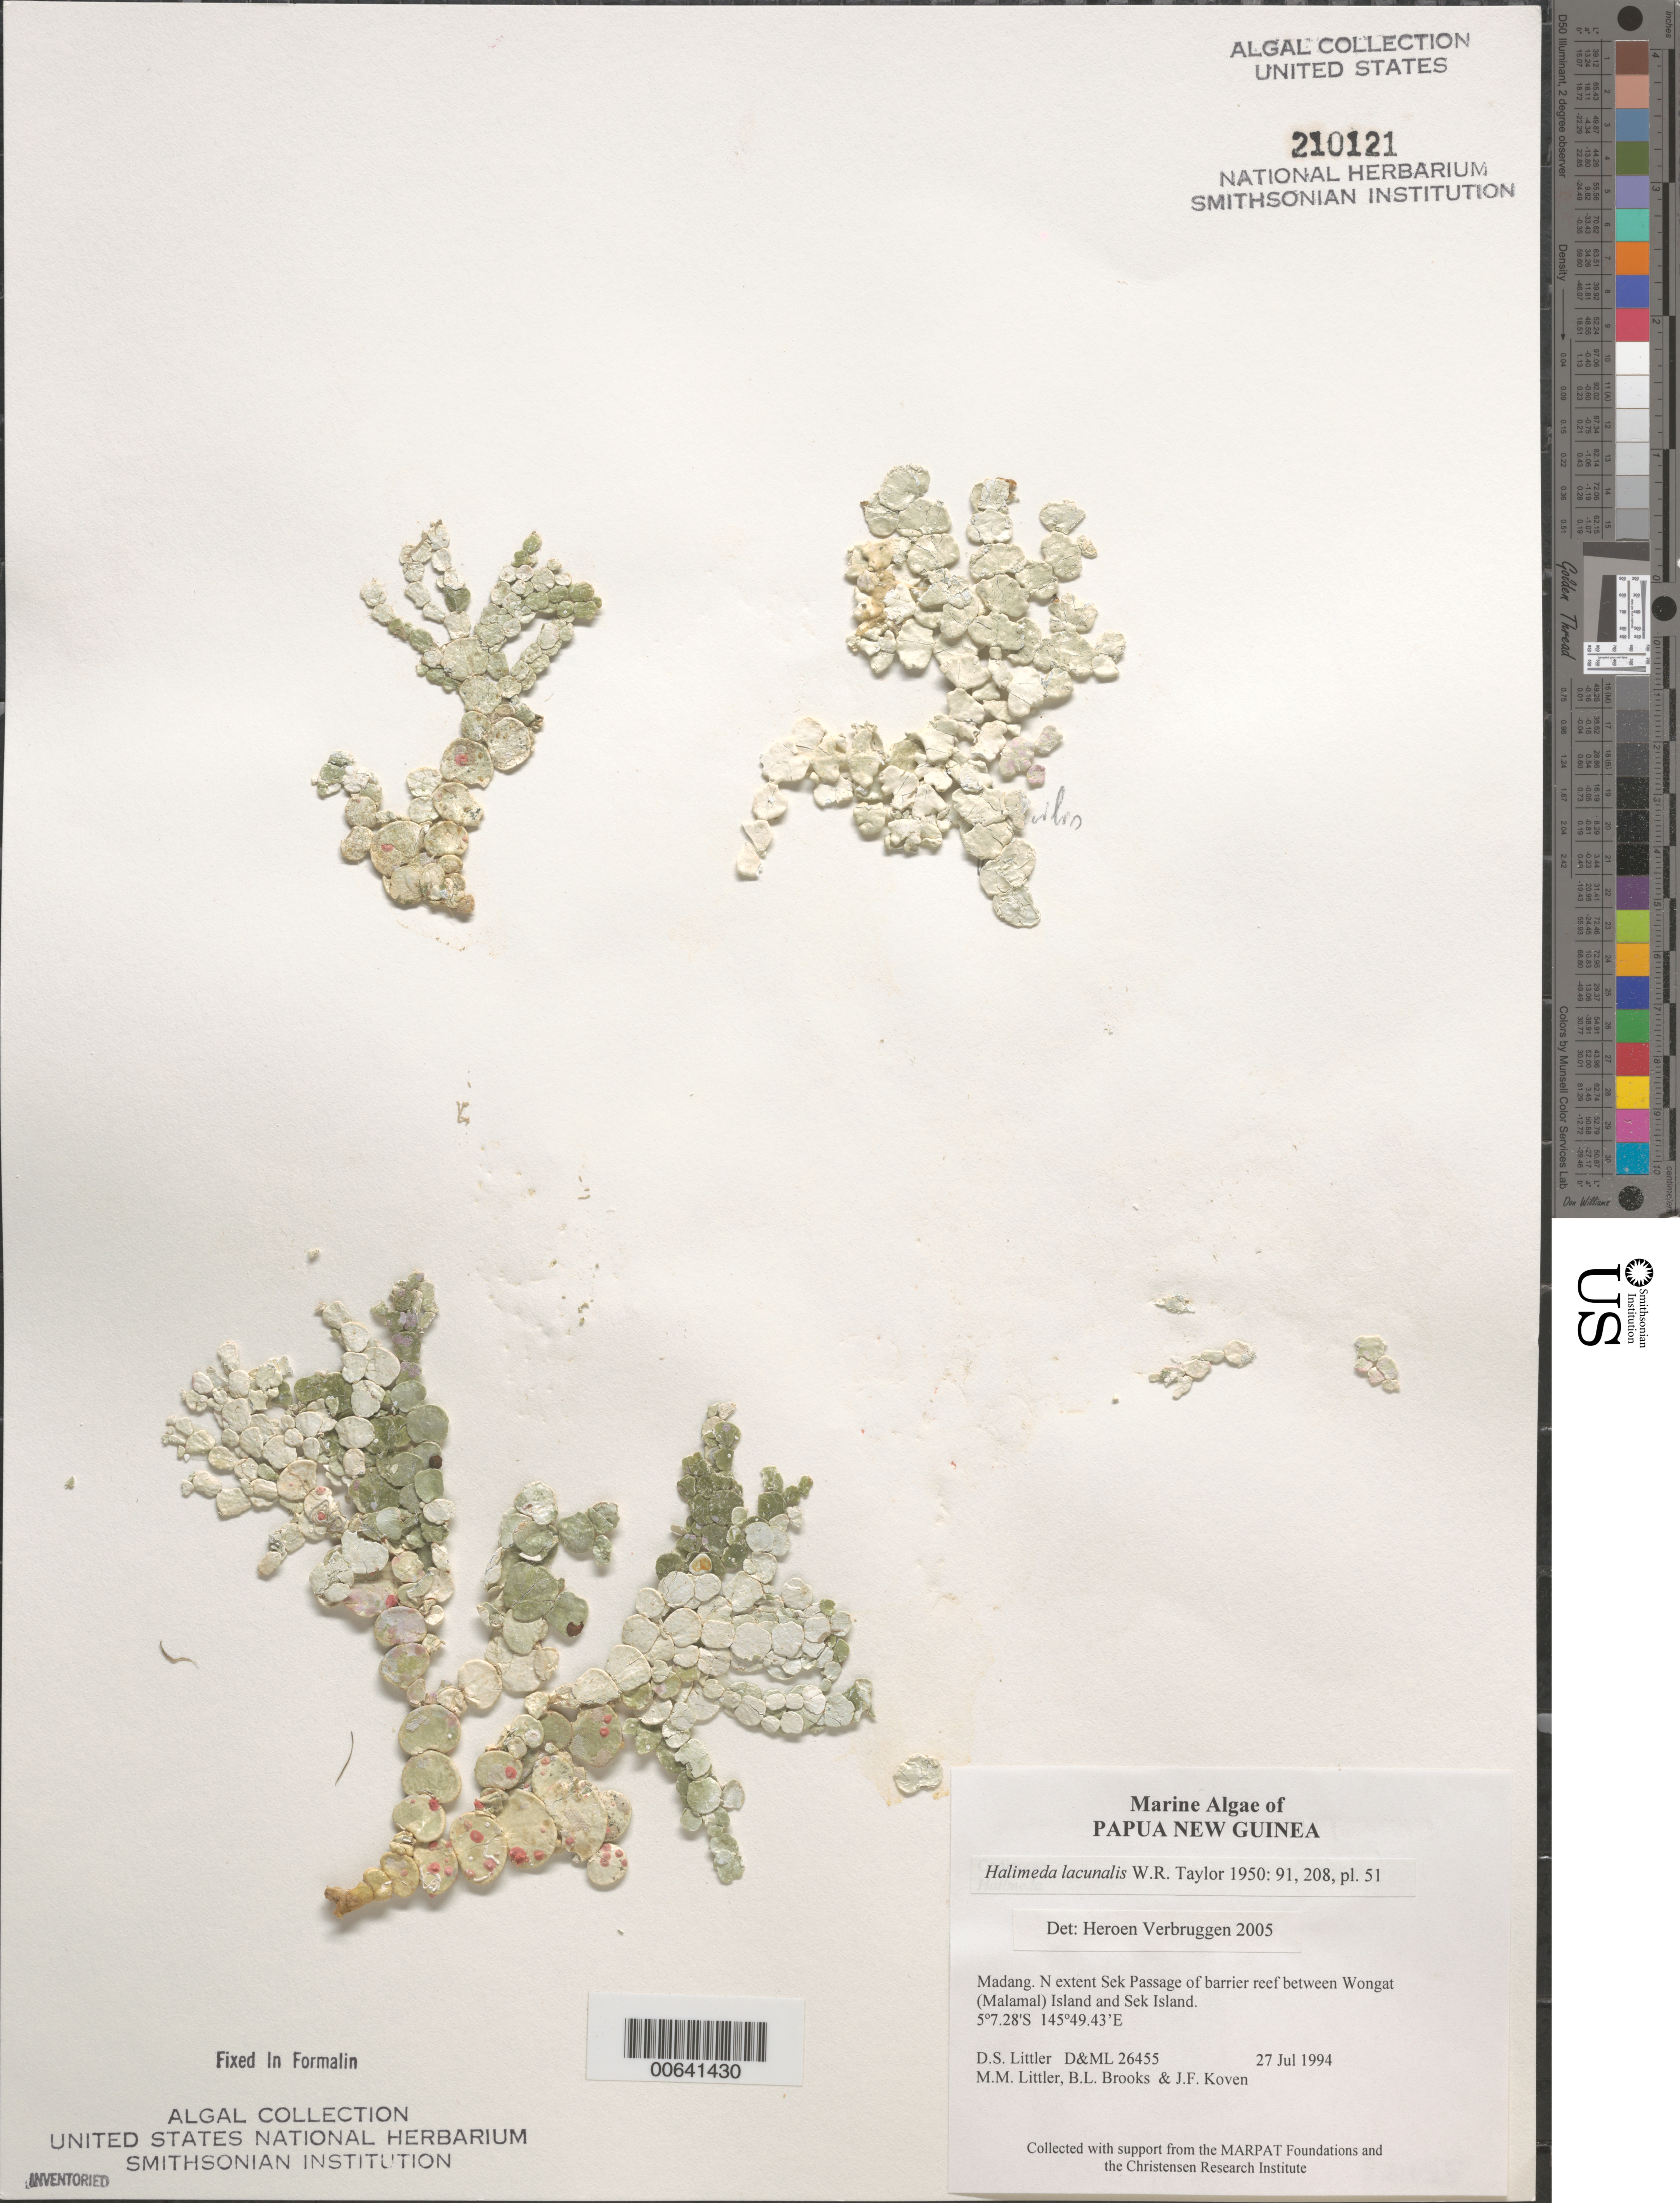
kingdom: Plantae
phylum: Chlorophyta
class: Ulvophyceae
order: Bryopsidales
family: Halimedaceae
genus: Halimeda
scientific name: Halimeda lacunalis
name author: W.R. Taylor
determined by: Verbruggen, H.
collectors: D. S. Littler, M. M. Littler, B. Brooks & J. Koven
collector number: D&ML 26455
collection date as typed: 27 Jul 1994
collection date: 1994-07-27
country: Papua New Guinea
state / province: Madang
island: New Guinea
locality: Sek Passage, north extent of barrier reef between Wongat Island (Malamal Island) and Sek Island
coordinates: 5 7.28'S, 145 49.43'E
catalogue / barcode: US 210121